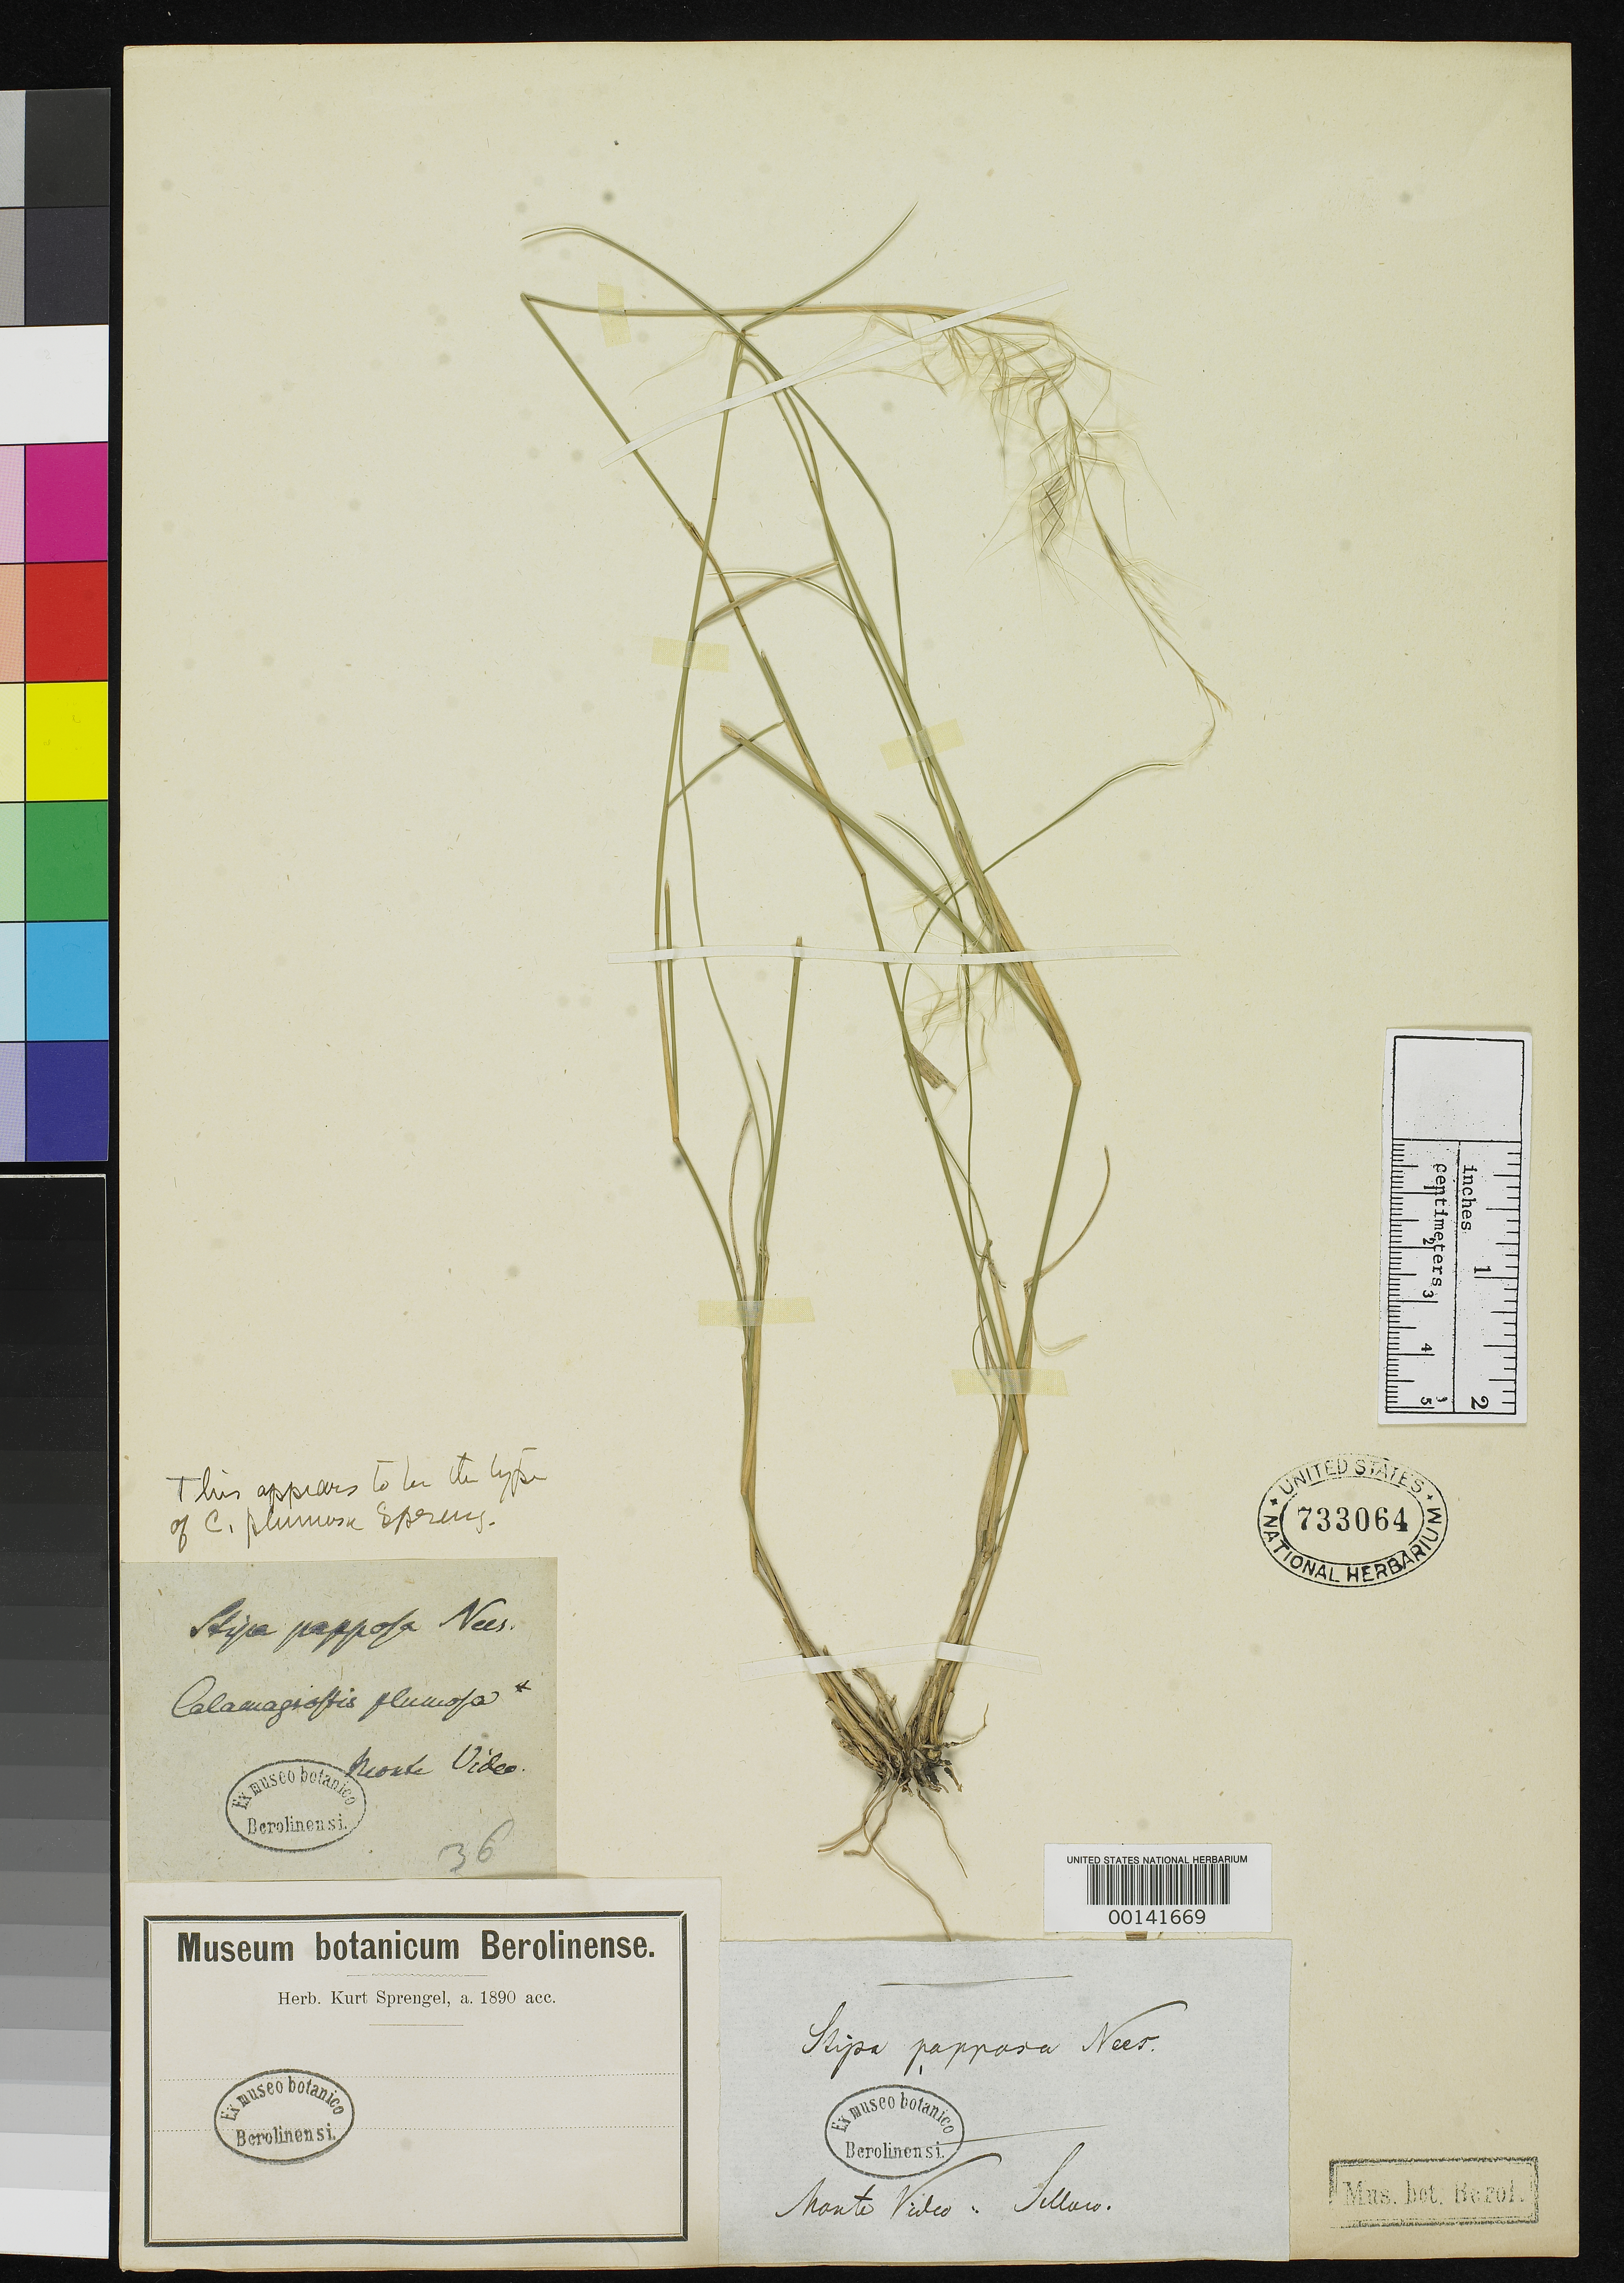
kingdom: Plantae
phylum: Tracheophyta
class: Liliopsida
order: Poales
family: Poaceae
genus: Calamagrostis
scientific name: Calamagrostis plumosa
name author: Spreng.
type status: Type Collection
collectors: F. Sellow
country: Uruguay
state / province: Montevideo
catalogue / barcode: US 733064-2